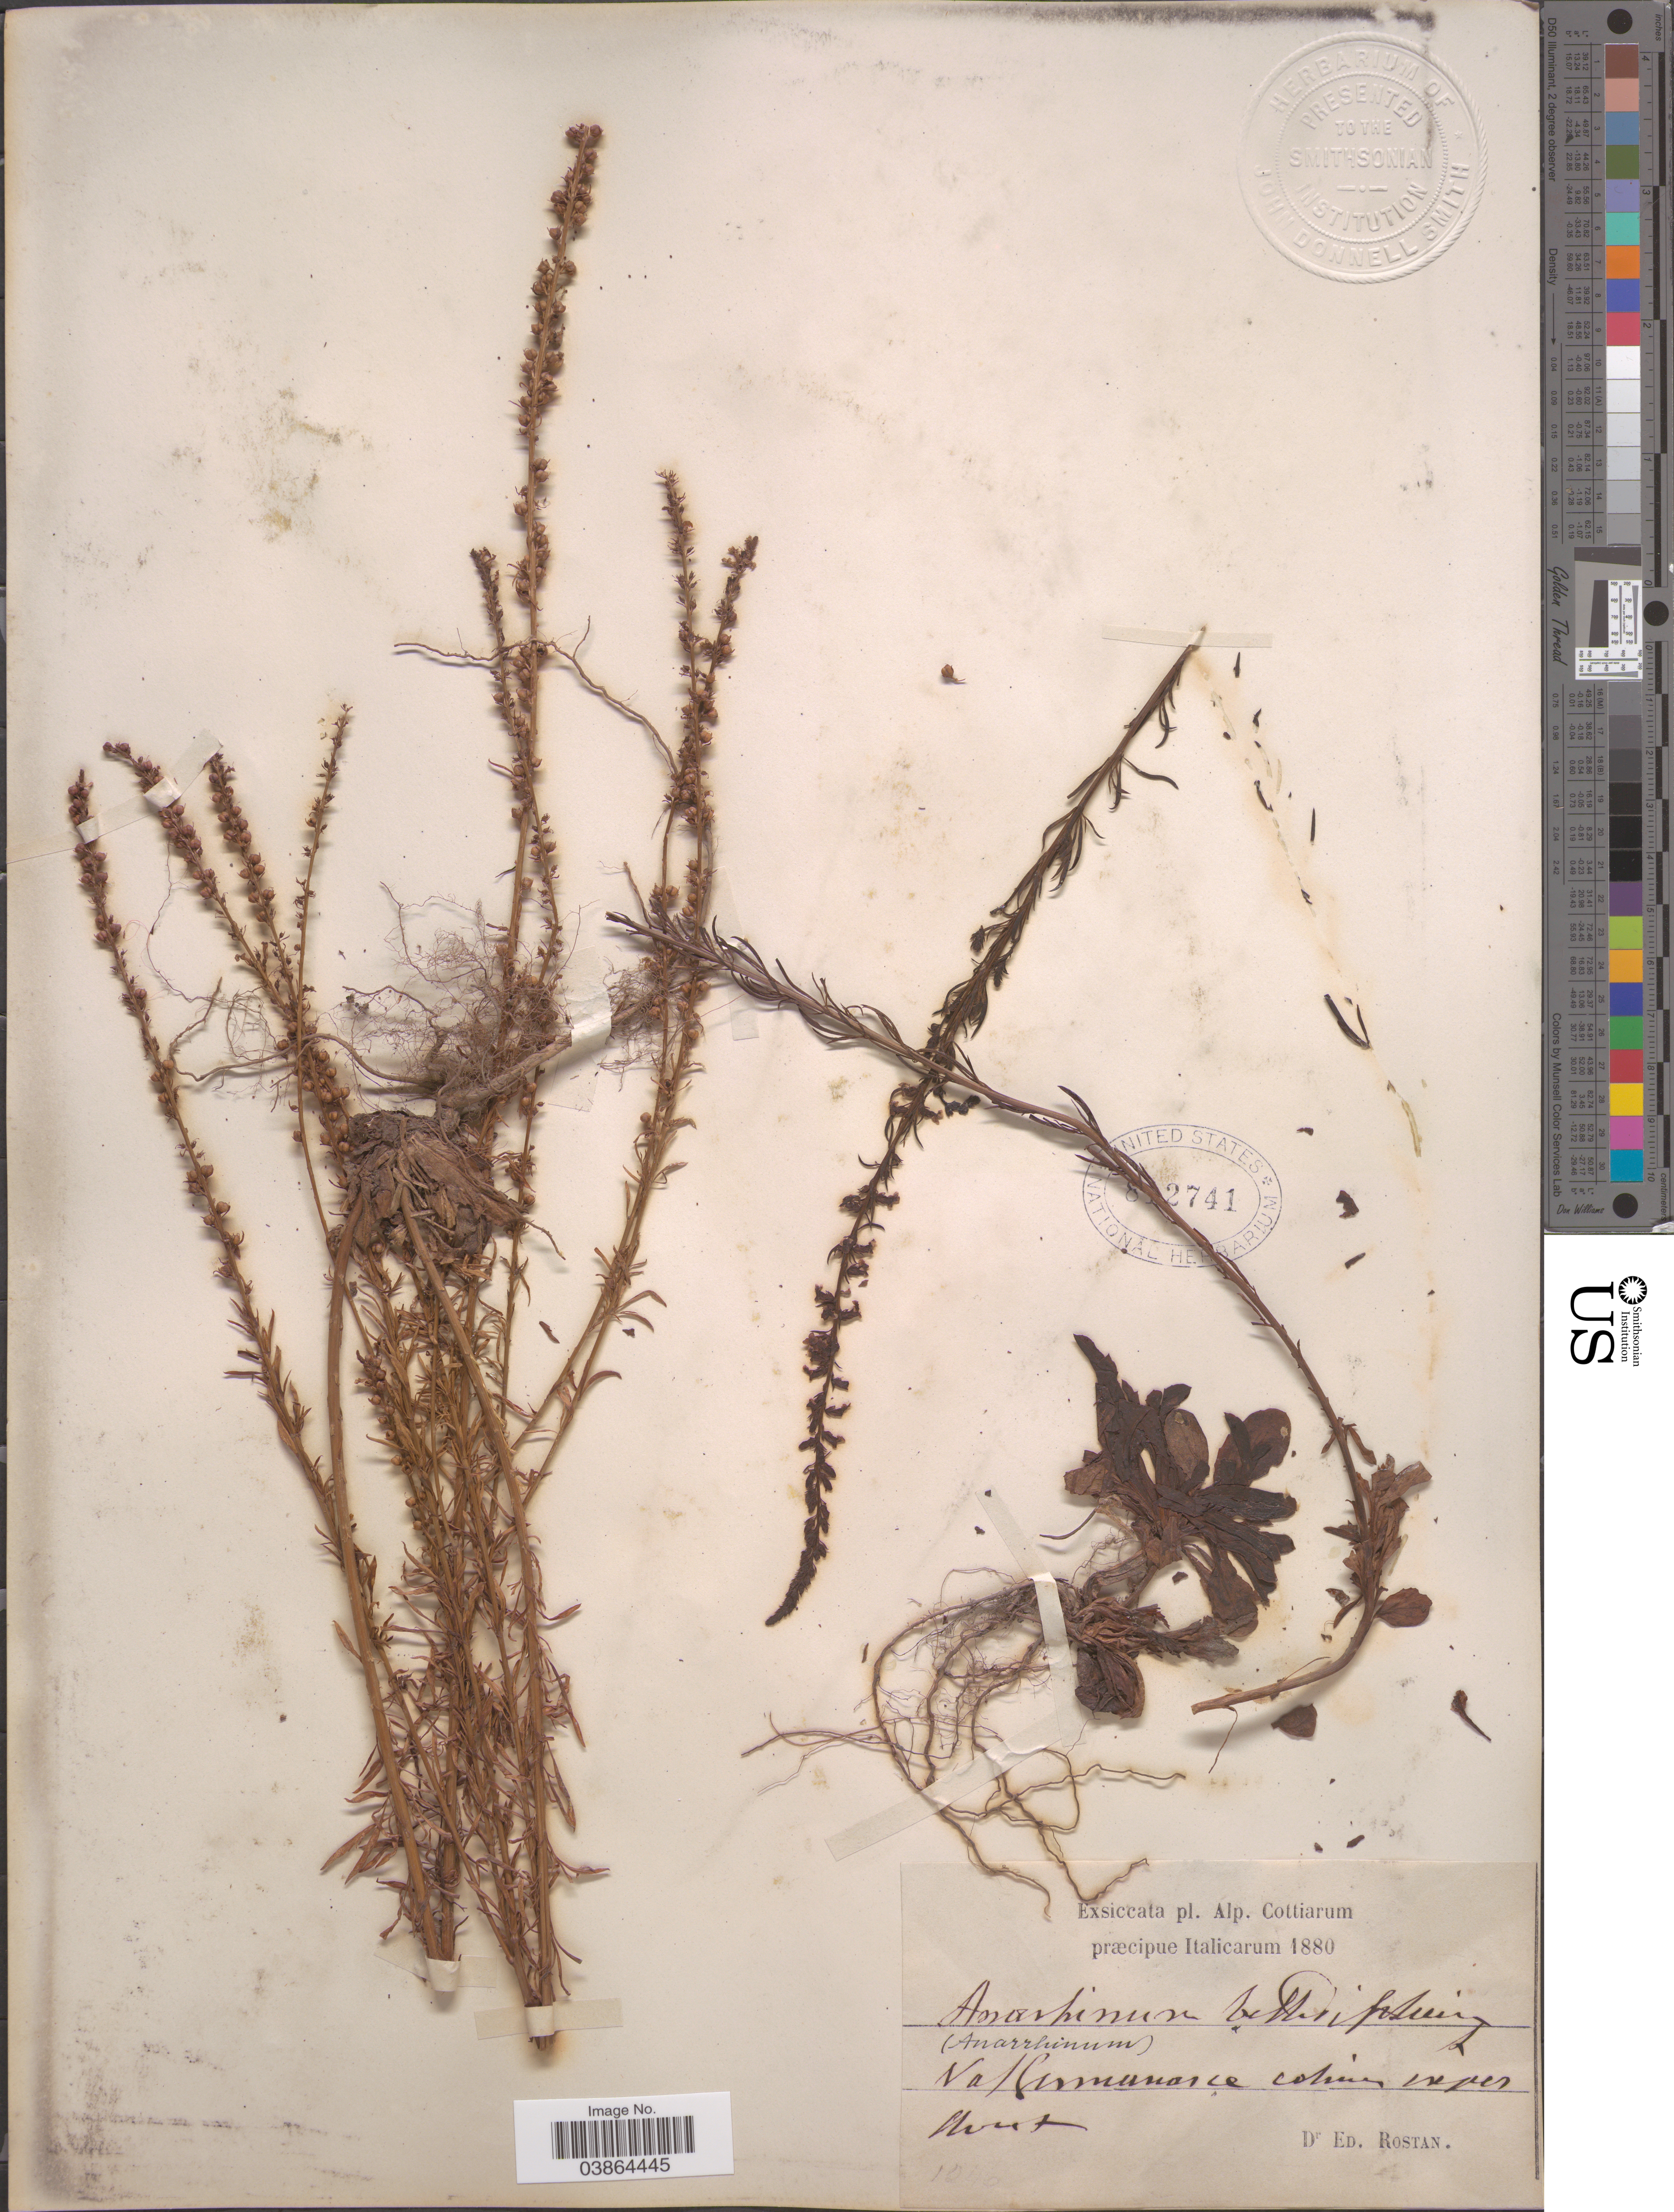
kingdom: Plantae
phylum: Tracheophyta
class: Magnoliopsida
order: Lamiales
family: Plantaginaceae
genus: Anarrhinum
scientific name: Anarrhinum bellidifolium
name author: (L.) Willd.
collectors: E. Rostan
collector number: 1040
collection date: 1880-08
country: Italy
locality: Nat Sumanaice cohún nepes. [interpreted]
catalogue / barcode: US 812741